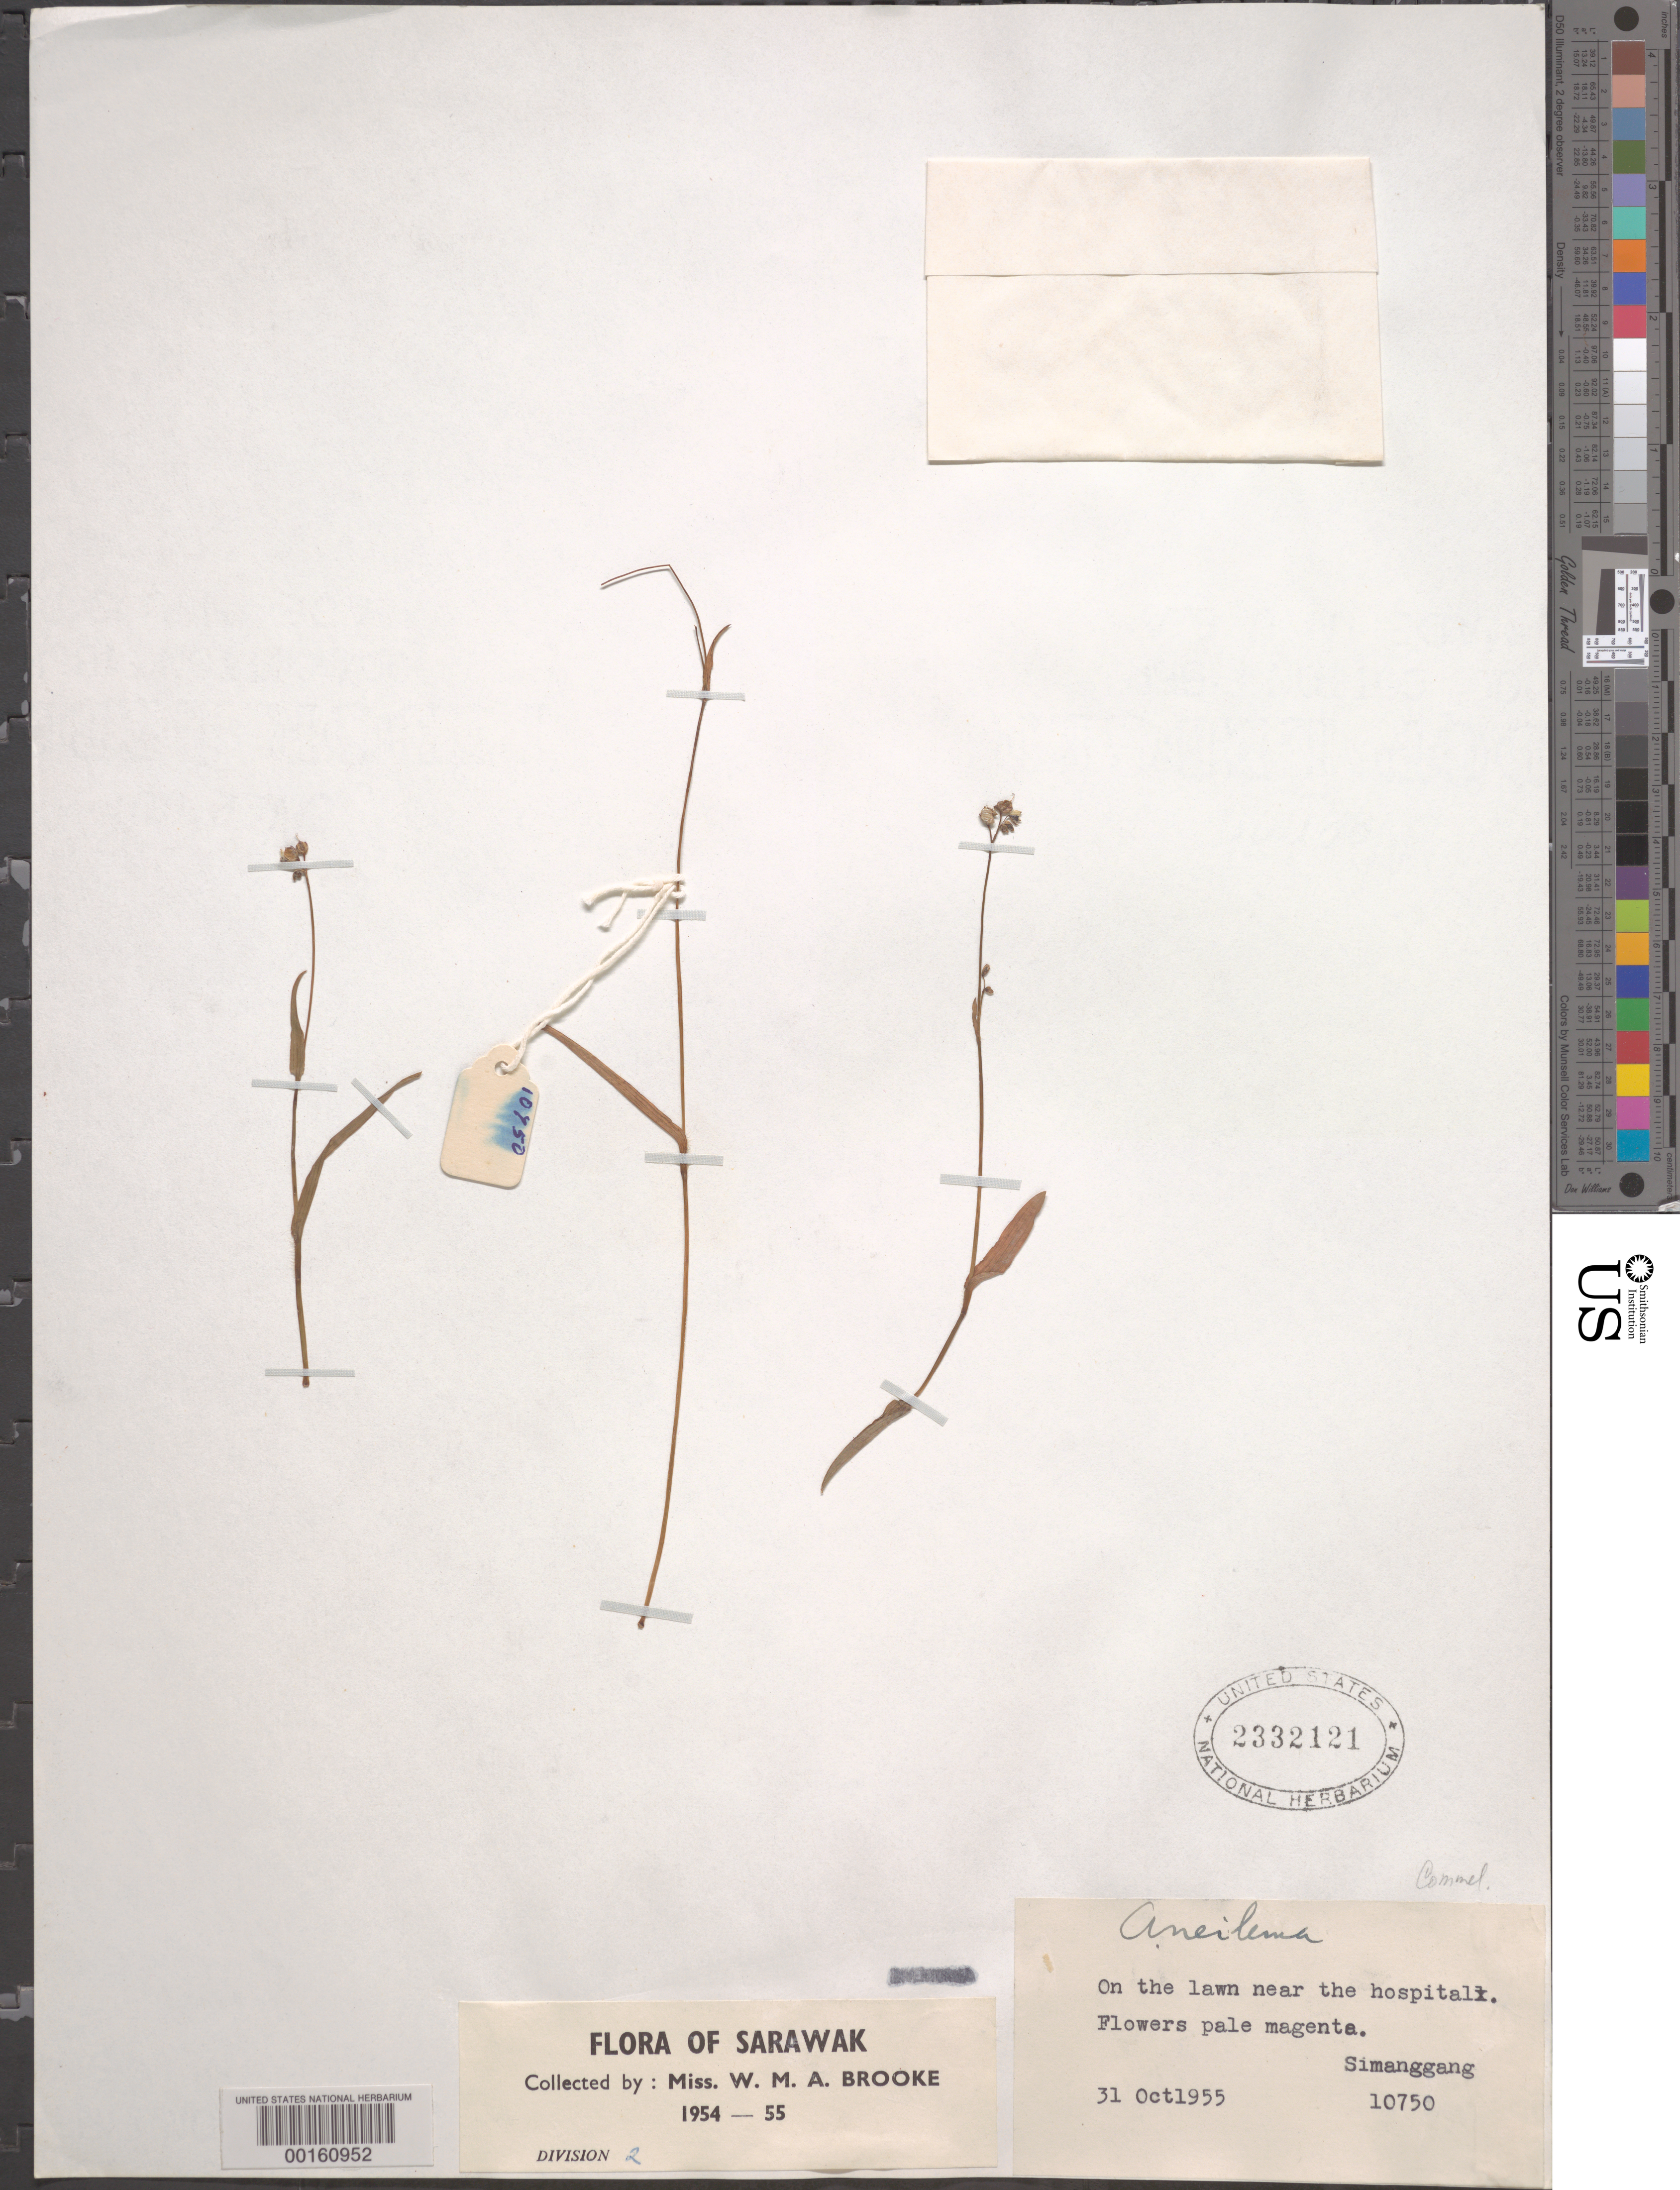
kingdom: Plantae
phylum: Tracheophyta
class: Liliopsida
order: Commelinales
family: Commelinaceae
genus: Murdannia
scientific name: Murdannia nudiflora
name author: (L.) Brenan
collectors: W. Brooke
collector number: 10750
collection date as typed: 31 Oct 1955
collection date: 1955-10-31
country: Malaysia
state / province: Sarawak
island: Borneo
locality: Simanggang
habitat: Lawn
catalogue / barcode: US 2332121